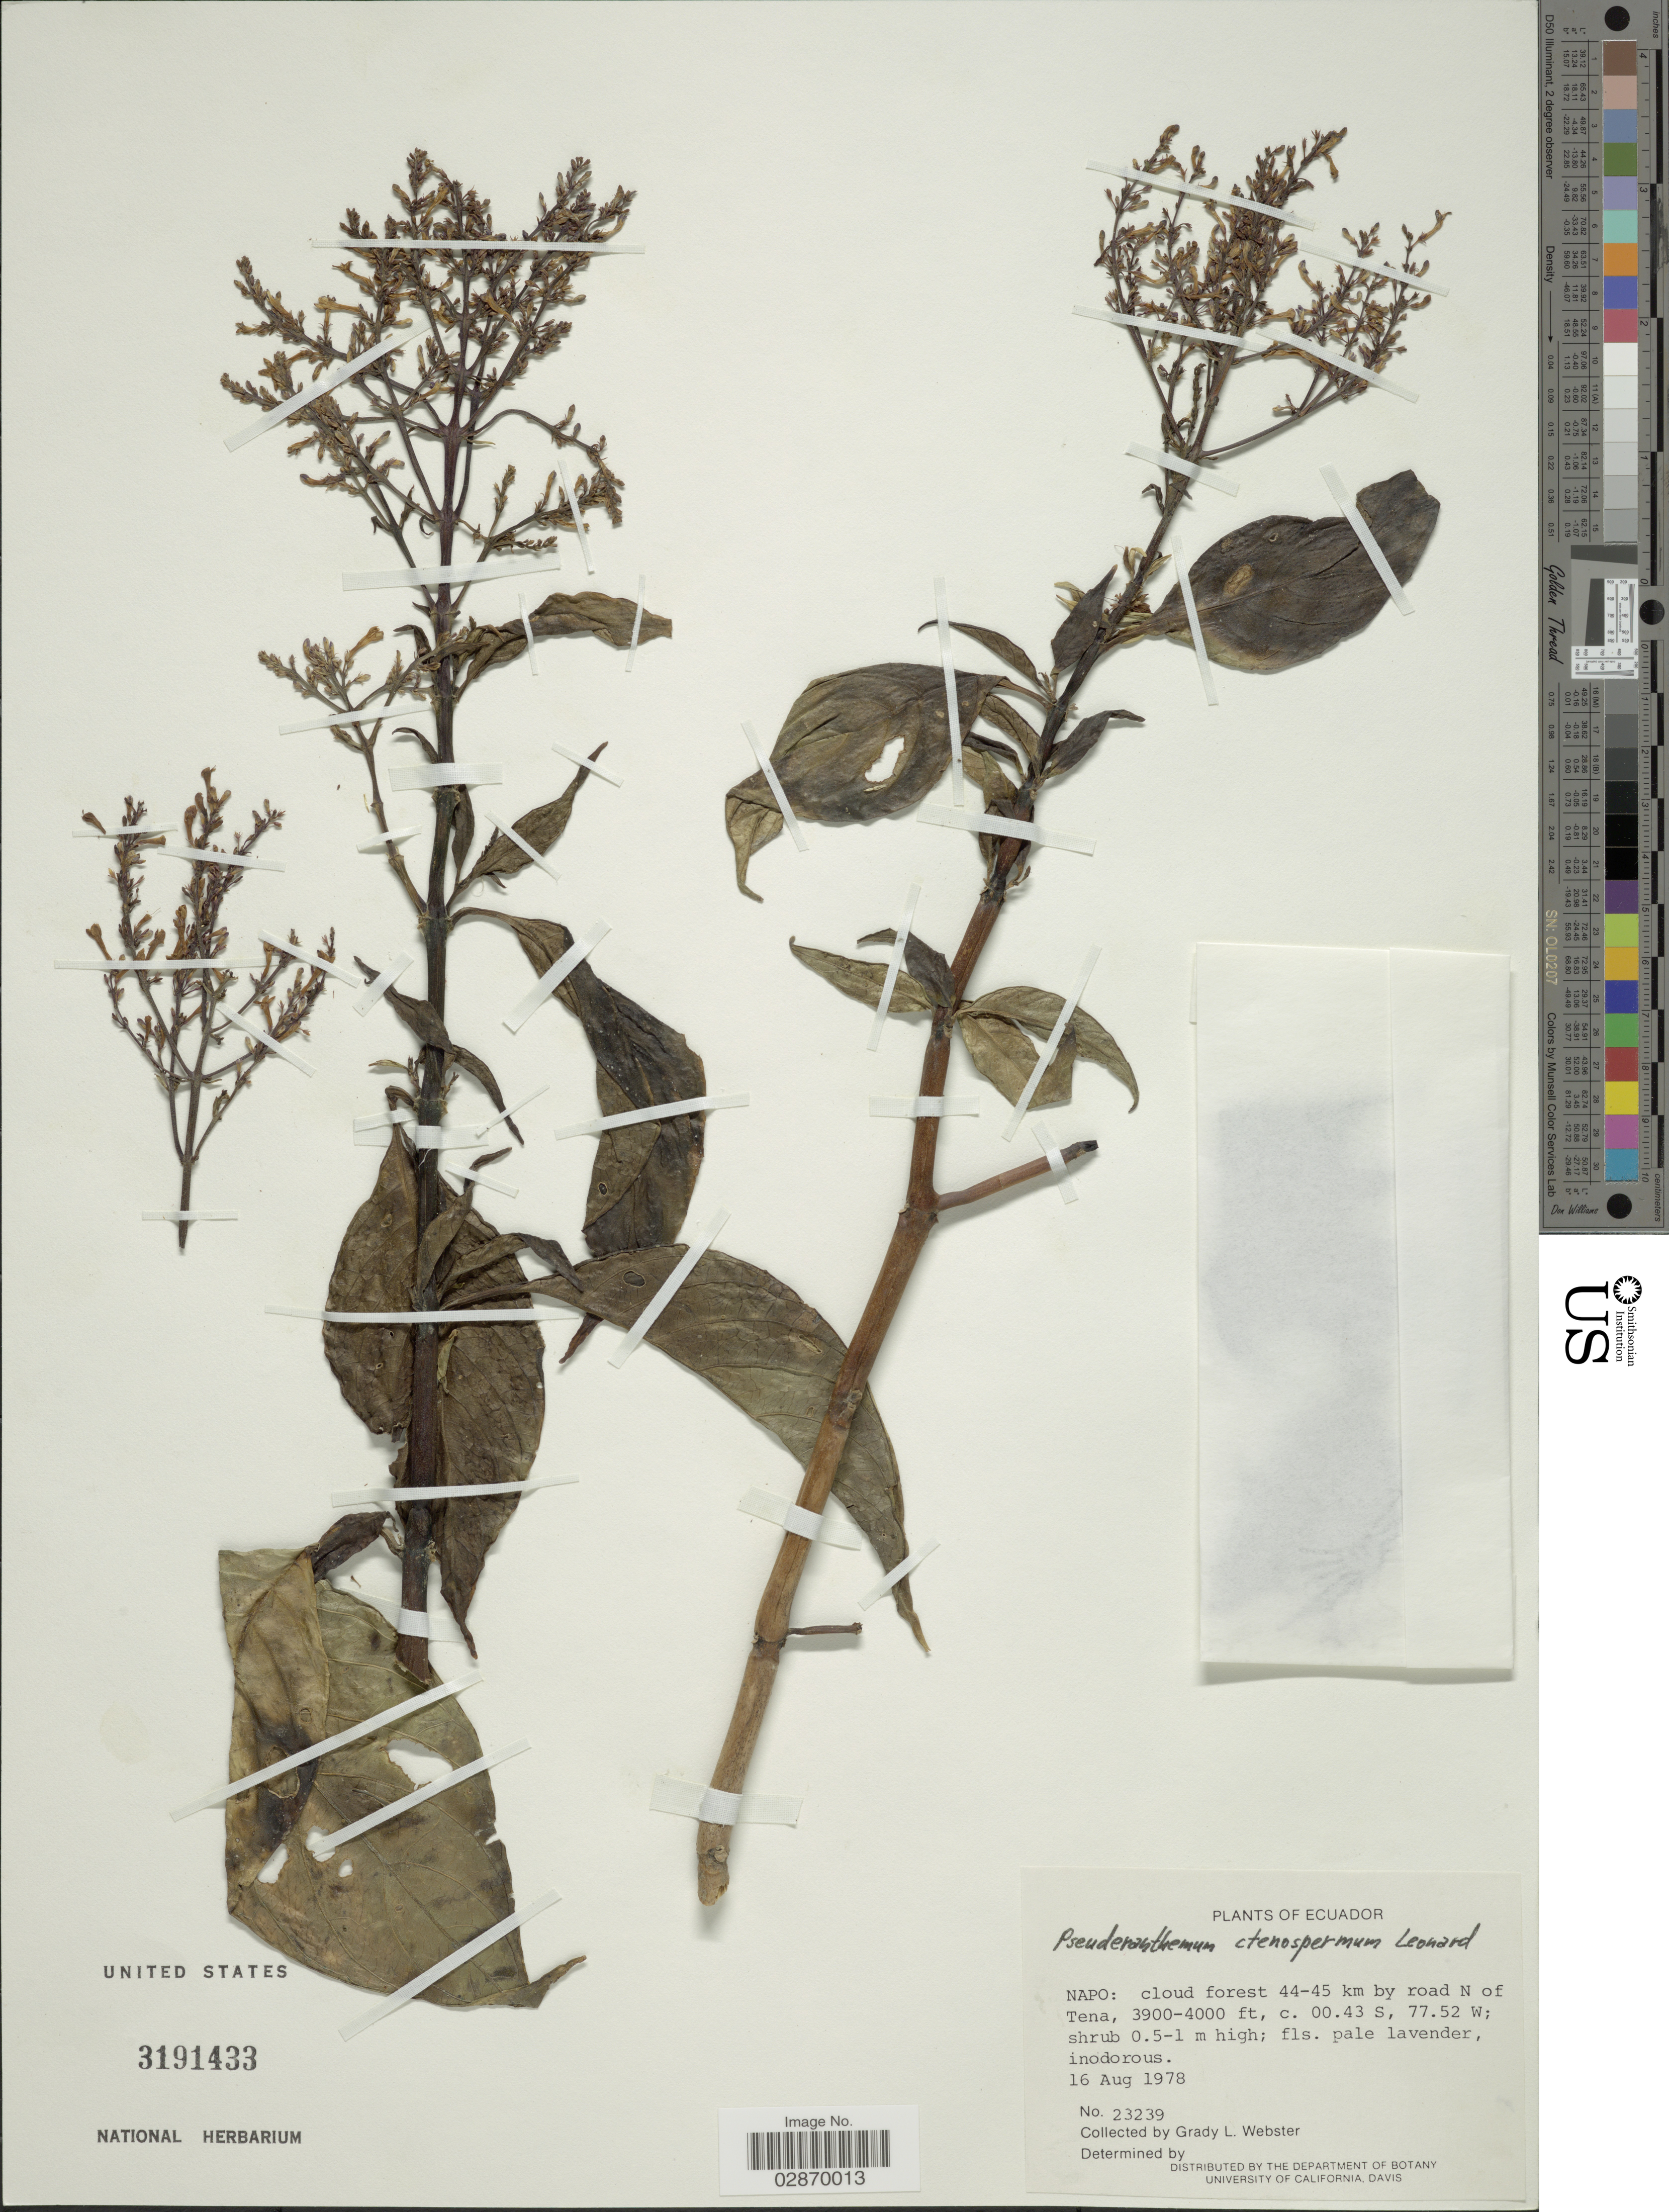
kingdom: Plantae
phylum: Tracheophyta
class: Magnoliopsida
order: Lamiales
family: Acanthaceae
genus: Pseuderanthemum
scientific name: Pseuderanthemum hookerianum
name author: (Nees) V.M. Baum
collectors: G. L. Webster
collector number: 23239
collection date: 1978-08-16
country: Ecuador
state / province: Napo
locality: Cloud forest 44-45 km by road N of Tena.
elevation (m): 1189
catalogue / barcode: US 3191433